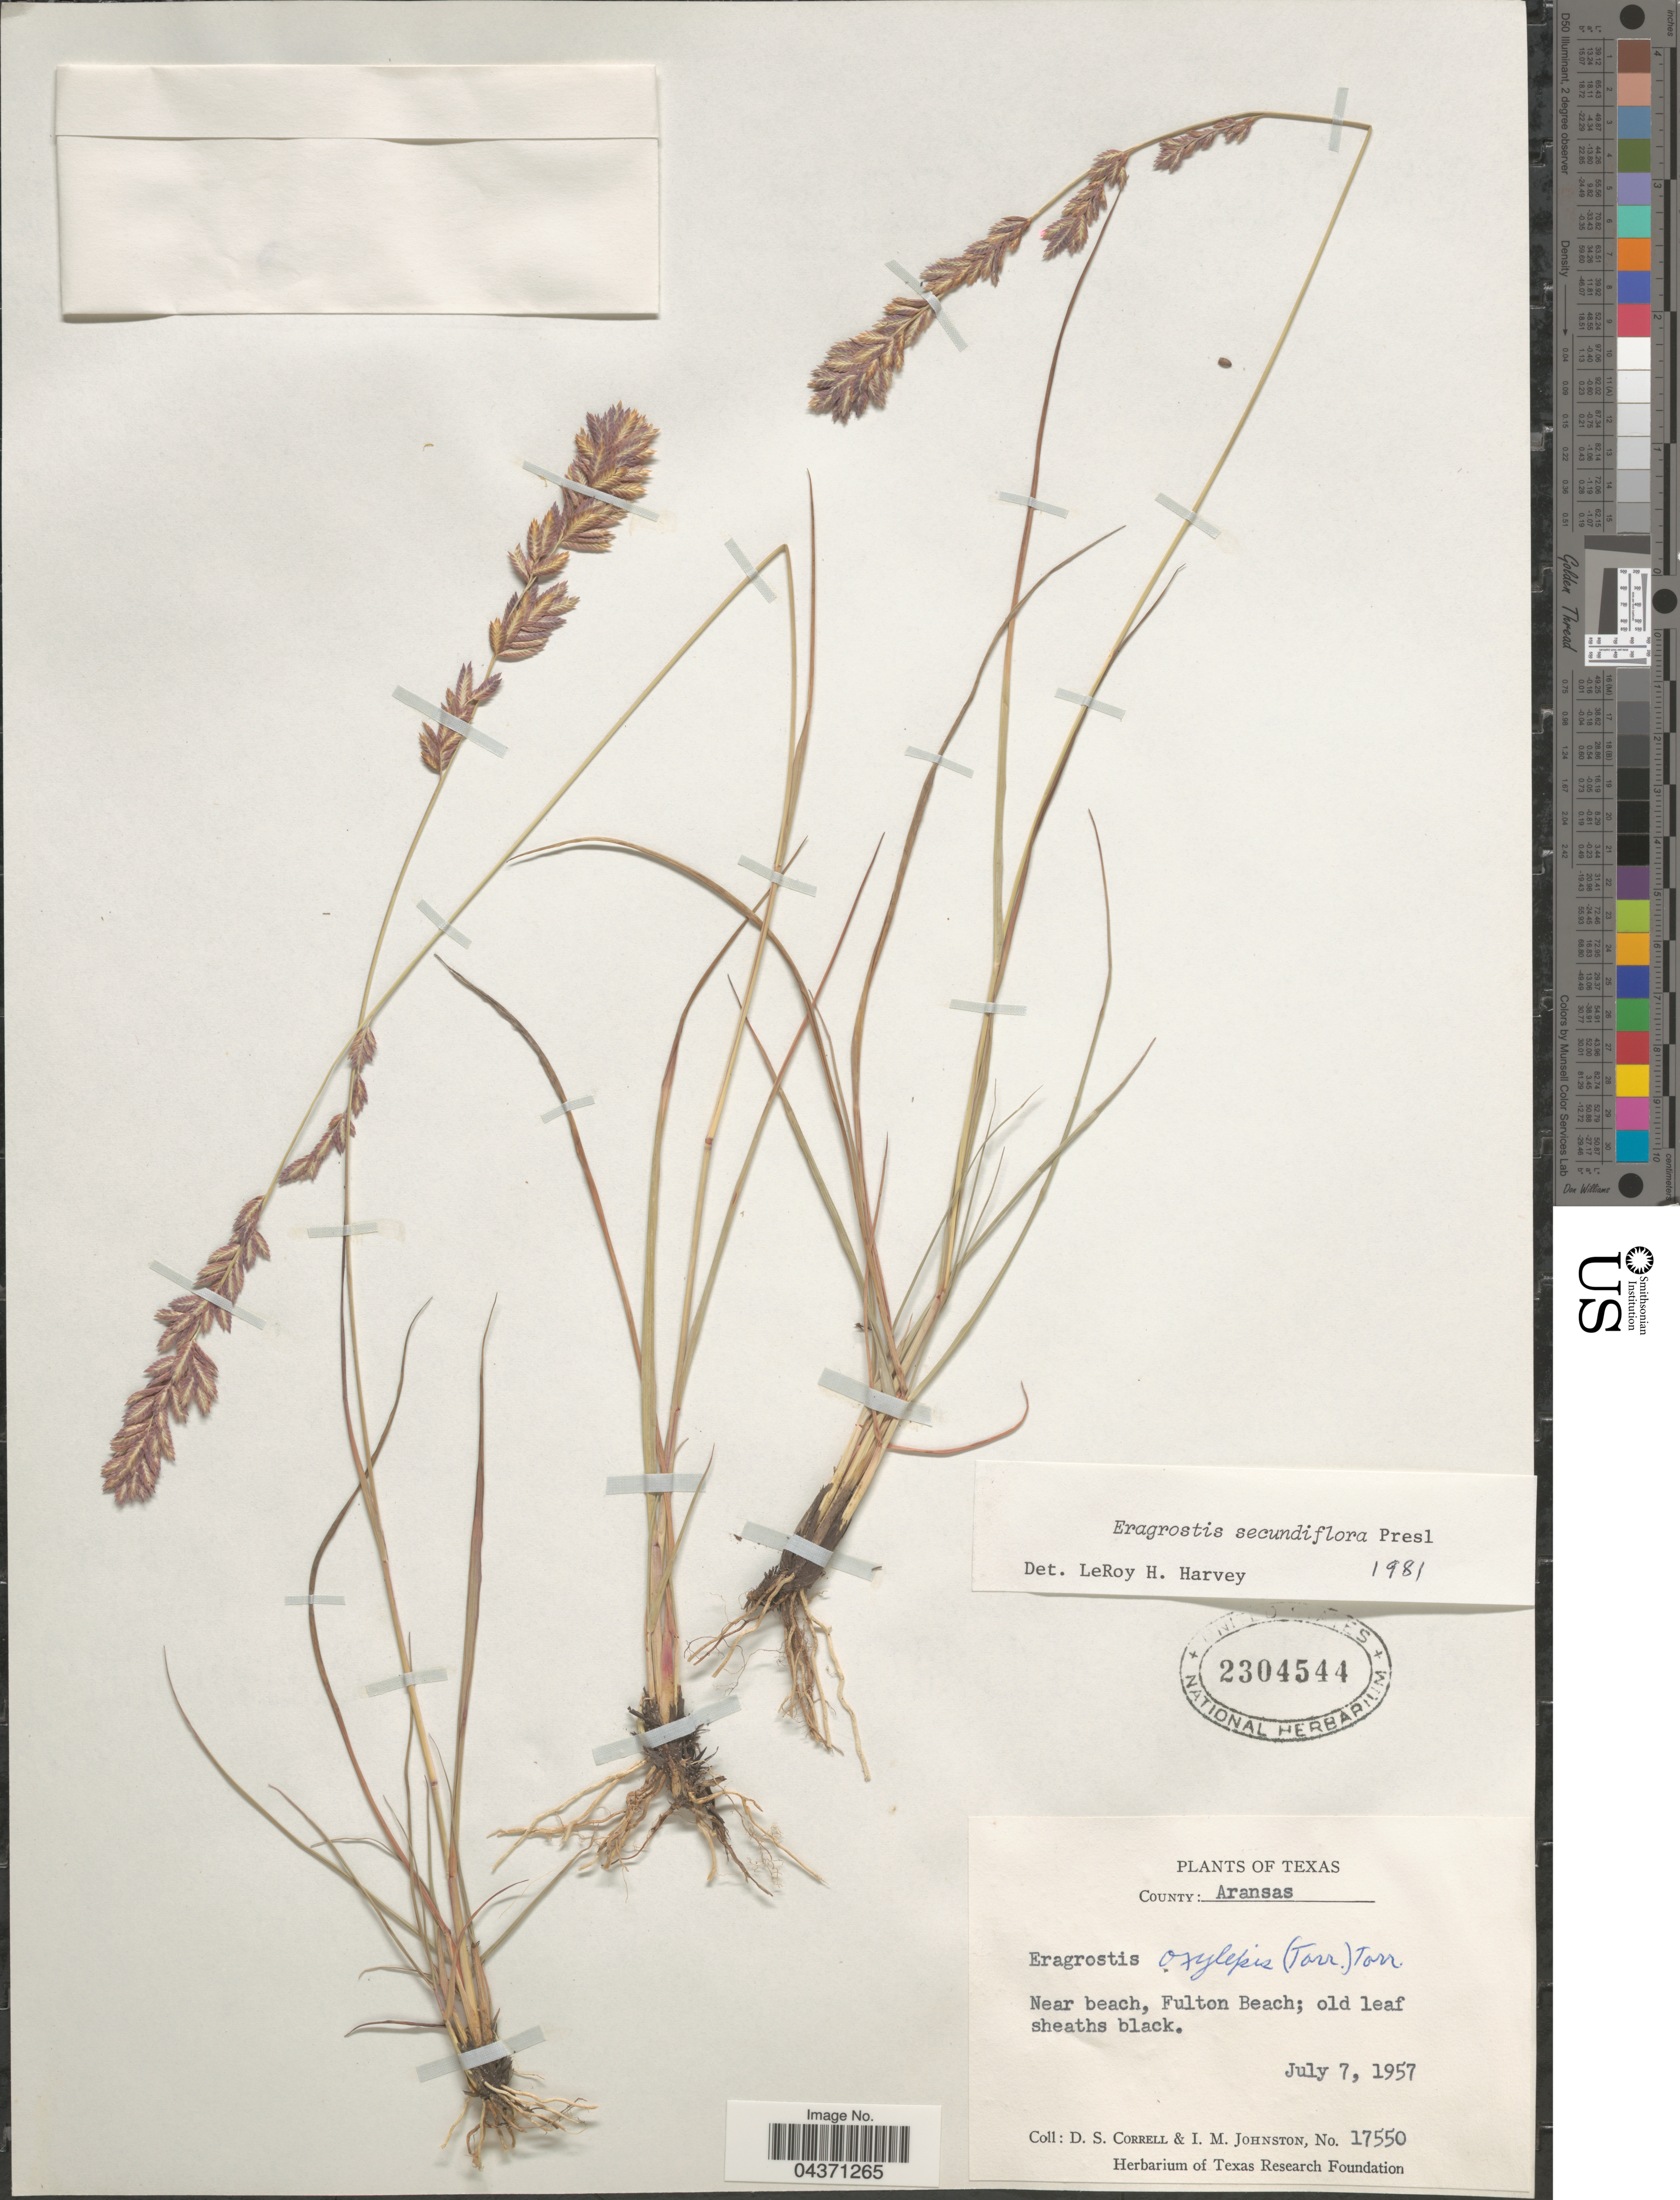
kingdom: Plantae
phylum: Tracheophyta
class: Liliopsida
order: Poales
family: Poaceae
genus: Eragrostis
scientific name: Eragrostis secundiflora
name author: J. Presl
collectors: D. S. Correll & I.M. Johnston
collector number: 17550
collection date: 1957-07-07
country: United States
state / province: Texas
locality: County Aransas. Near beach, Fulton Beach.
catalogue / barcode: US 2304544